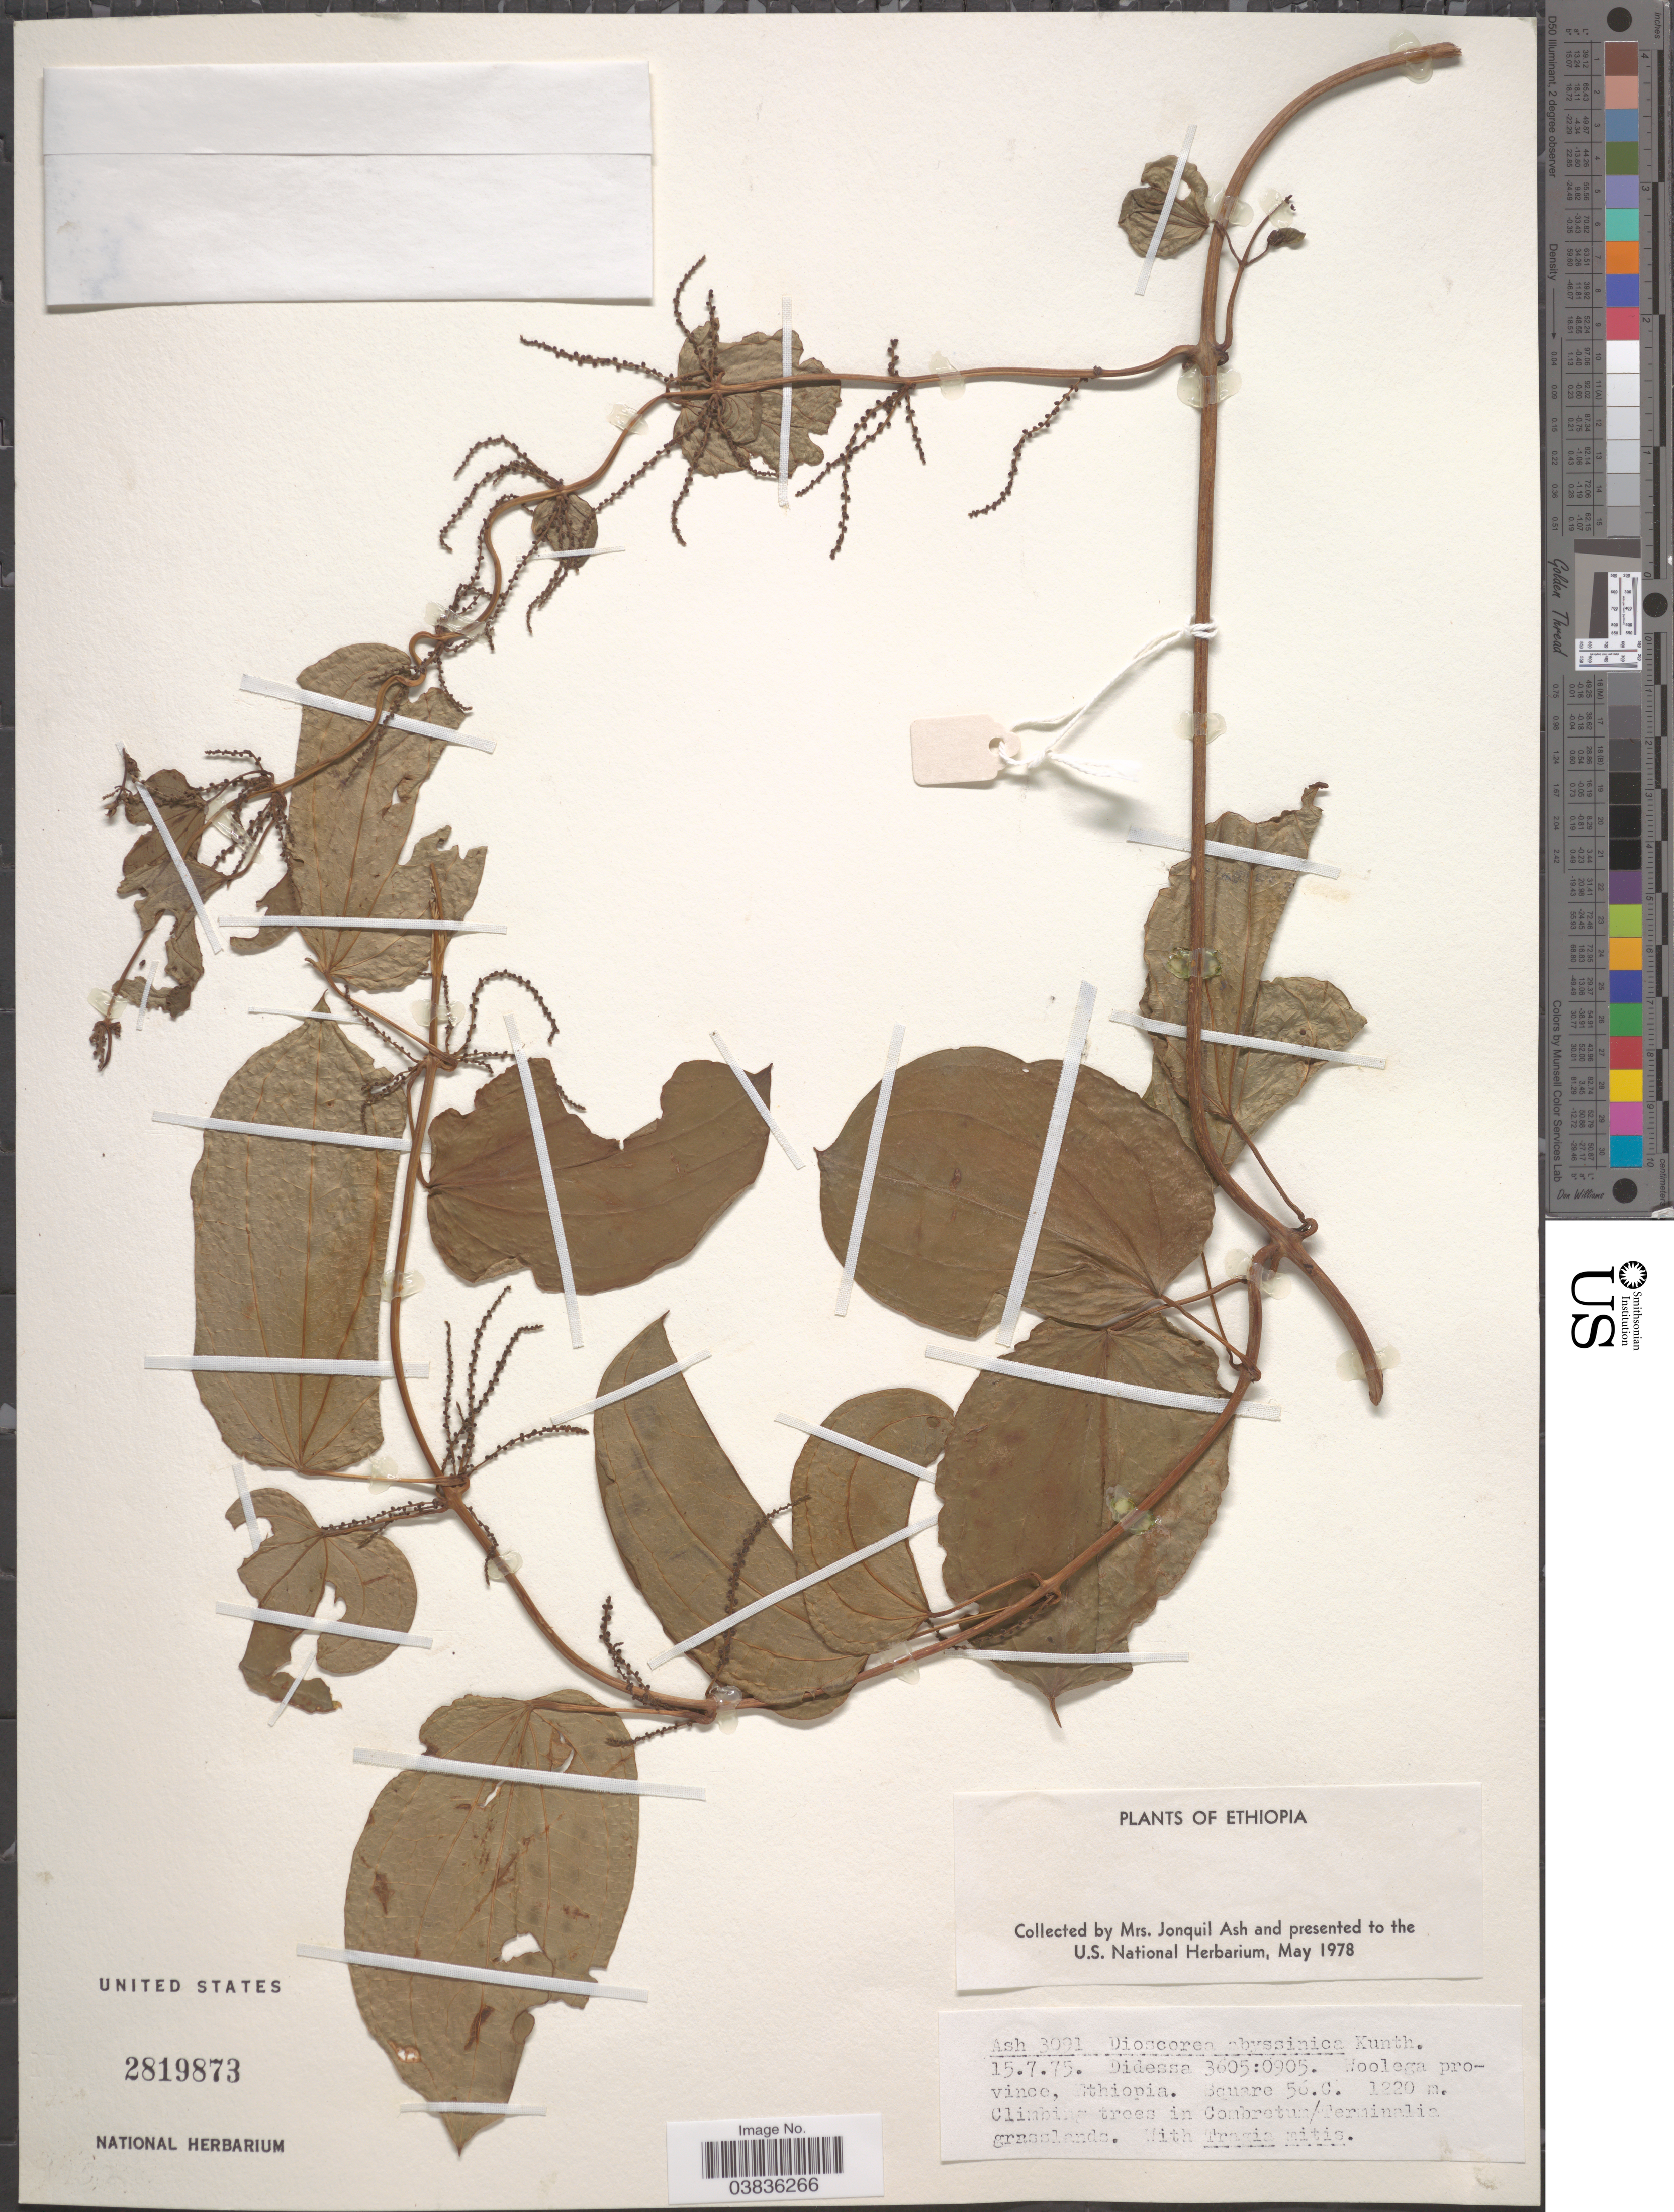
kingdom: Plantae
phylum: Tracheophyta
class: Liliopsida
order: Dioscoreales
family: Dioscoreaceae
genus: Dioscorea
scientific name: Dioscorea abyssinica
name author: Hochst. ex Kunth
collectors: J. Ash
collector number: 3091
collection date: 1975-07-15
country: Ethiopia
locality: Didessa 3605:0905. [illegible text]oolega province. Square 56.C.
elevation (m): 1220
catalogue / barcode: US 2819873